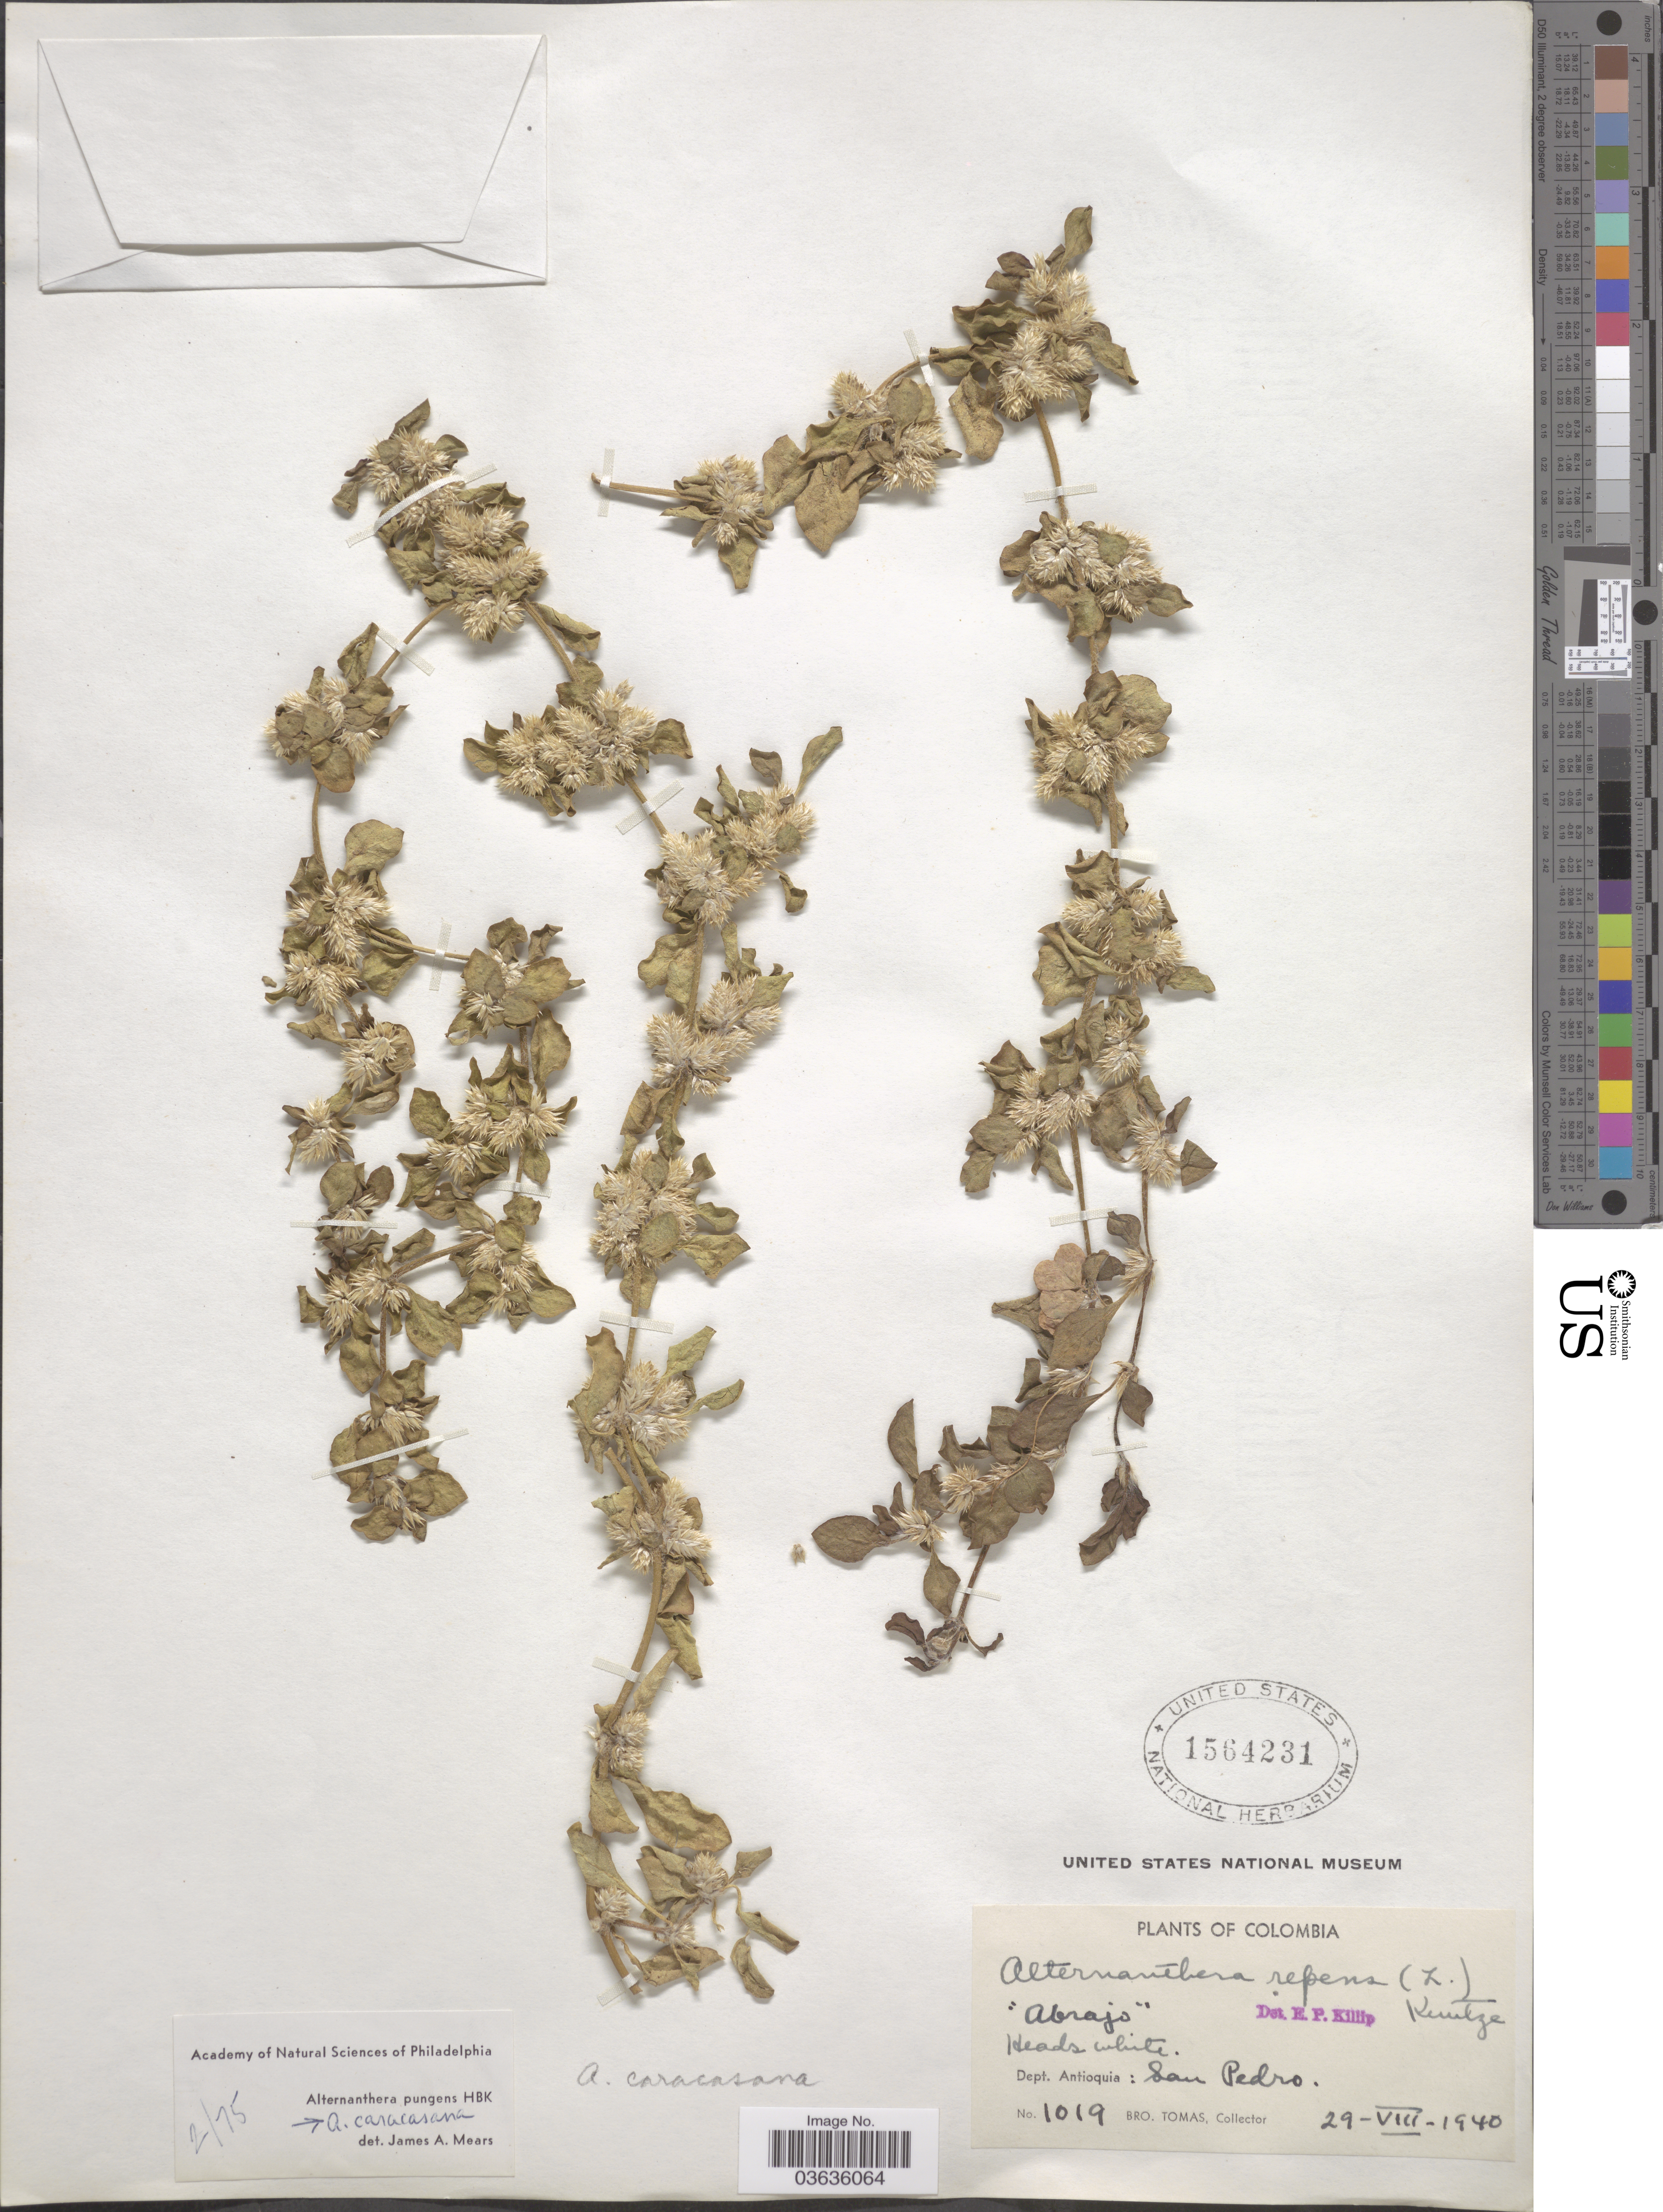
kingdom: Plantae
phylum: Tracheophyta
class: Magnoliopsida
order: Caryophyllales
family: Amaranthaceae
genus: Alternanthera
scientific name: Alternanthera caracasana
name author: Kunth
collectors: B. Tomas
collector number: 1019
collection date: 1940-08-29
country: Colombia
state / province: Antioquia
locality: Dept. Antioquia: San Pedro.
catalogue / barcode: US 1564231